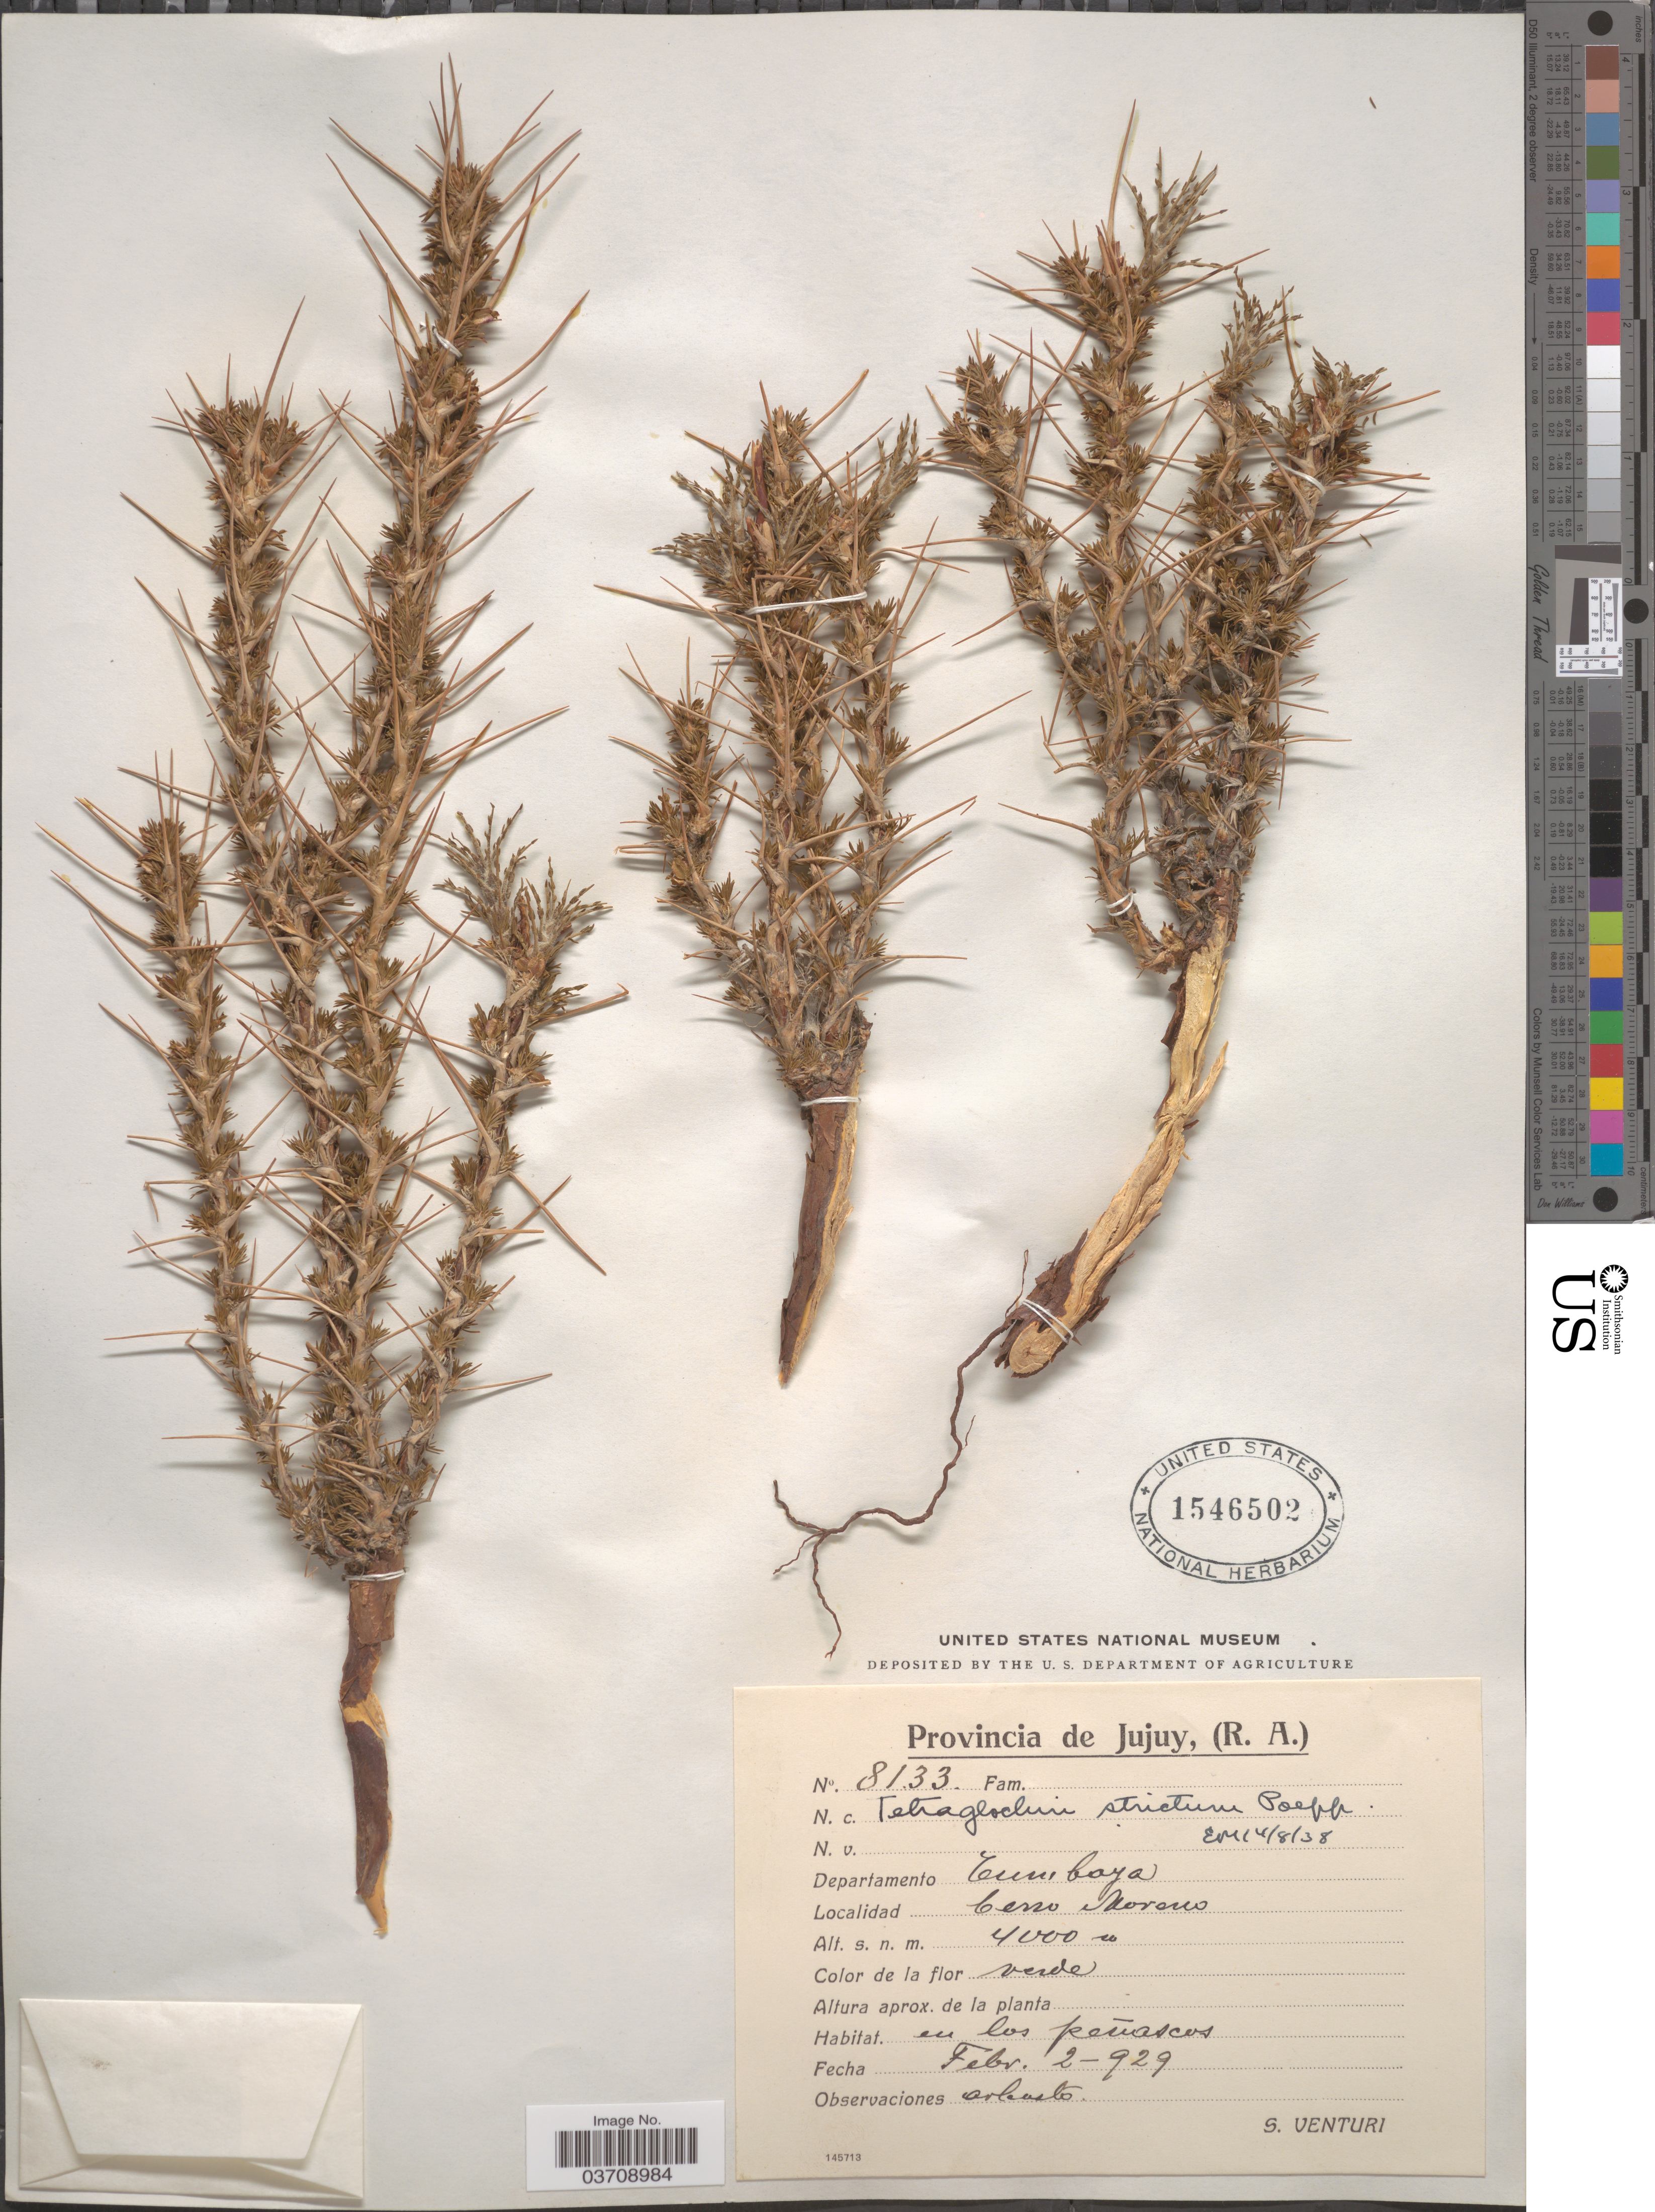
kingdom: Plantae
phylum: Tracheophyta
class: Magnoliopsida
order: Rosales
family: Rosaceae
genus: Tetraglochin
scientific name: Tetraglochin alatum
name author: (Gillies ex Hook. & Arn.) Kuntze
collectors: S. Venturi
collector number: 8133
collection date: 1929-02-02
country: Argentina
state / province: Jujuy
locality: Departamento Tumbaya. Cerro Moreno.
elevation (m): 4000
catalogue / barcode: US 1546502